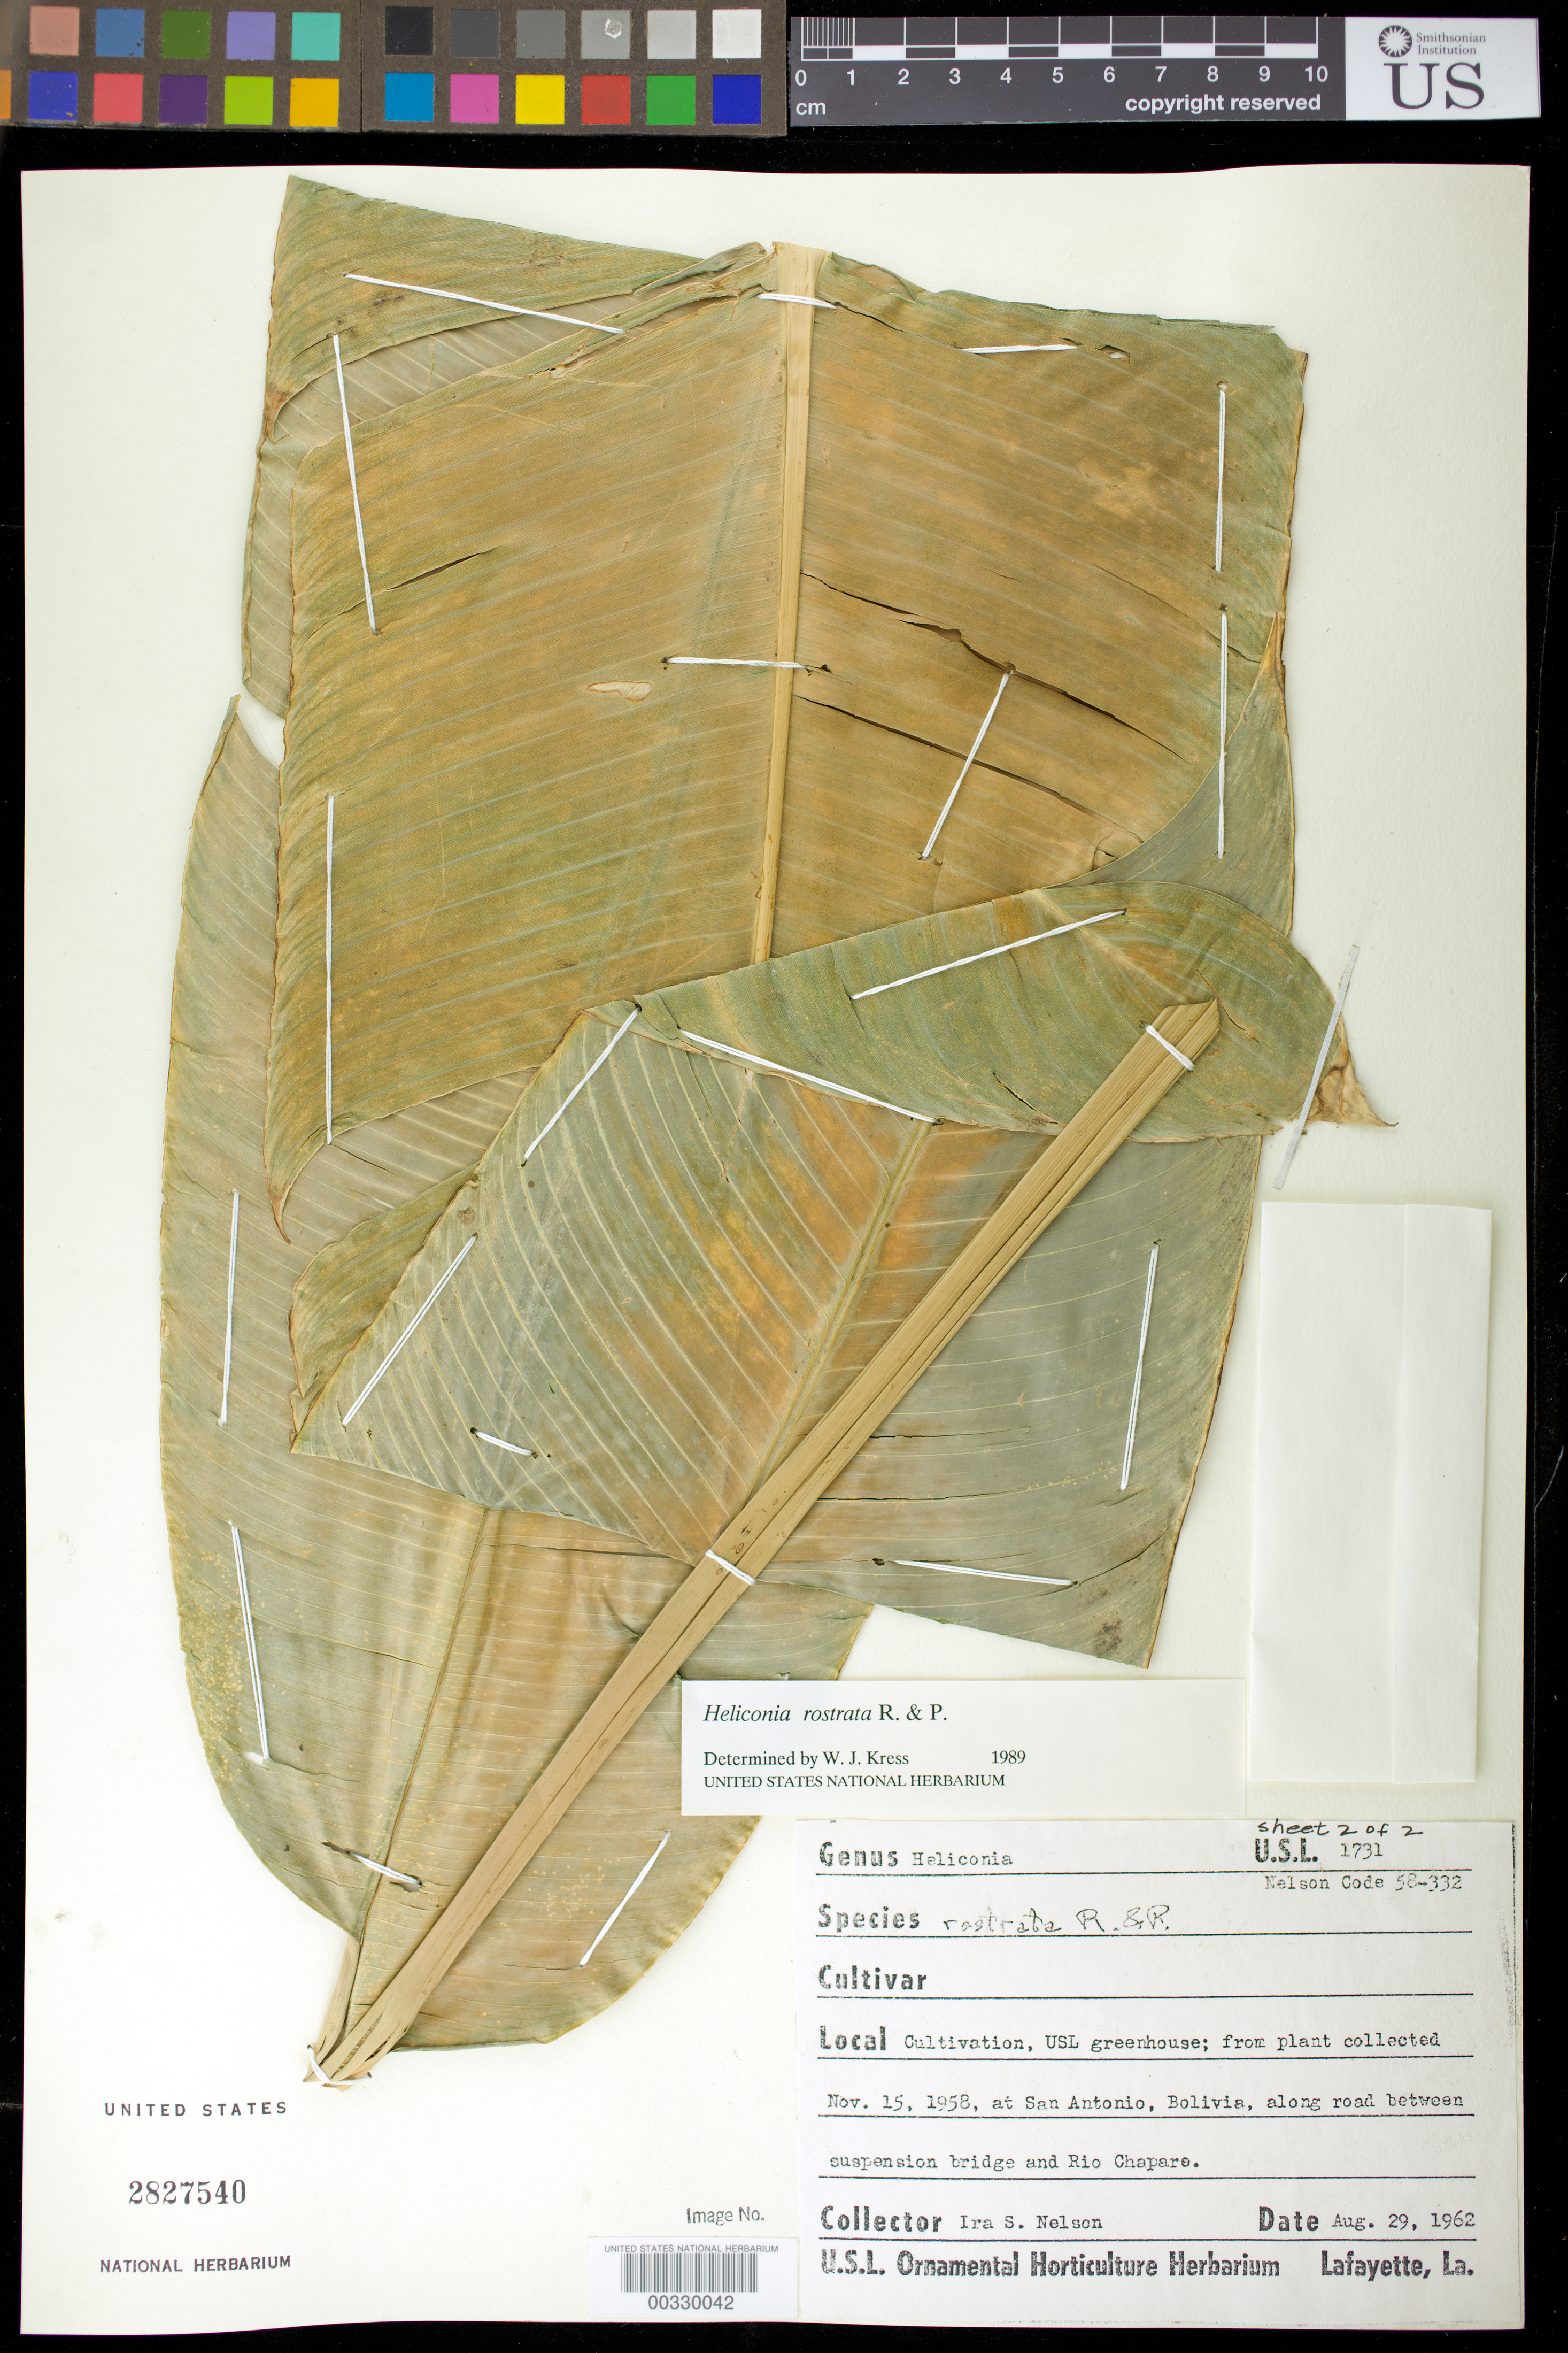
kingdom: Plantae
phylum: Tracheophyta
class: Liliopsida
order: Zingiberales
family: Heliconiaceae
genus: Heliconia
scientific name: Heliconia rostrata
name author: Ruiz & Pav.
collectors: I. S. Nelson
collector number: Nelson Code 58-332 / Usl 1731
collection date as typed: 29 Aug 1962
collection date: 1962-08-29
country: Bolivia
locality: San Antonia, along road between suspension bridge and Rio Chapare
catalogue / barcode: US 2827540